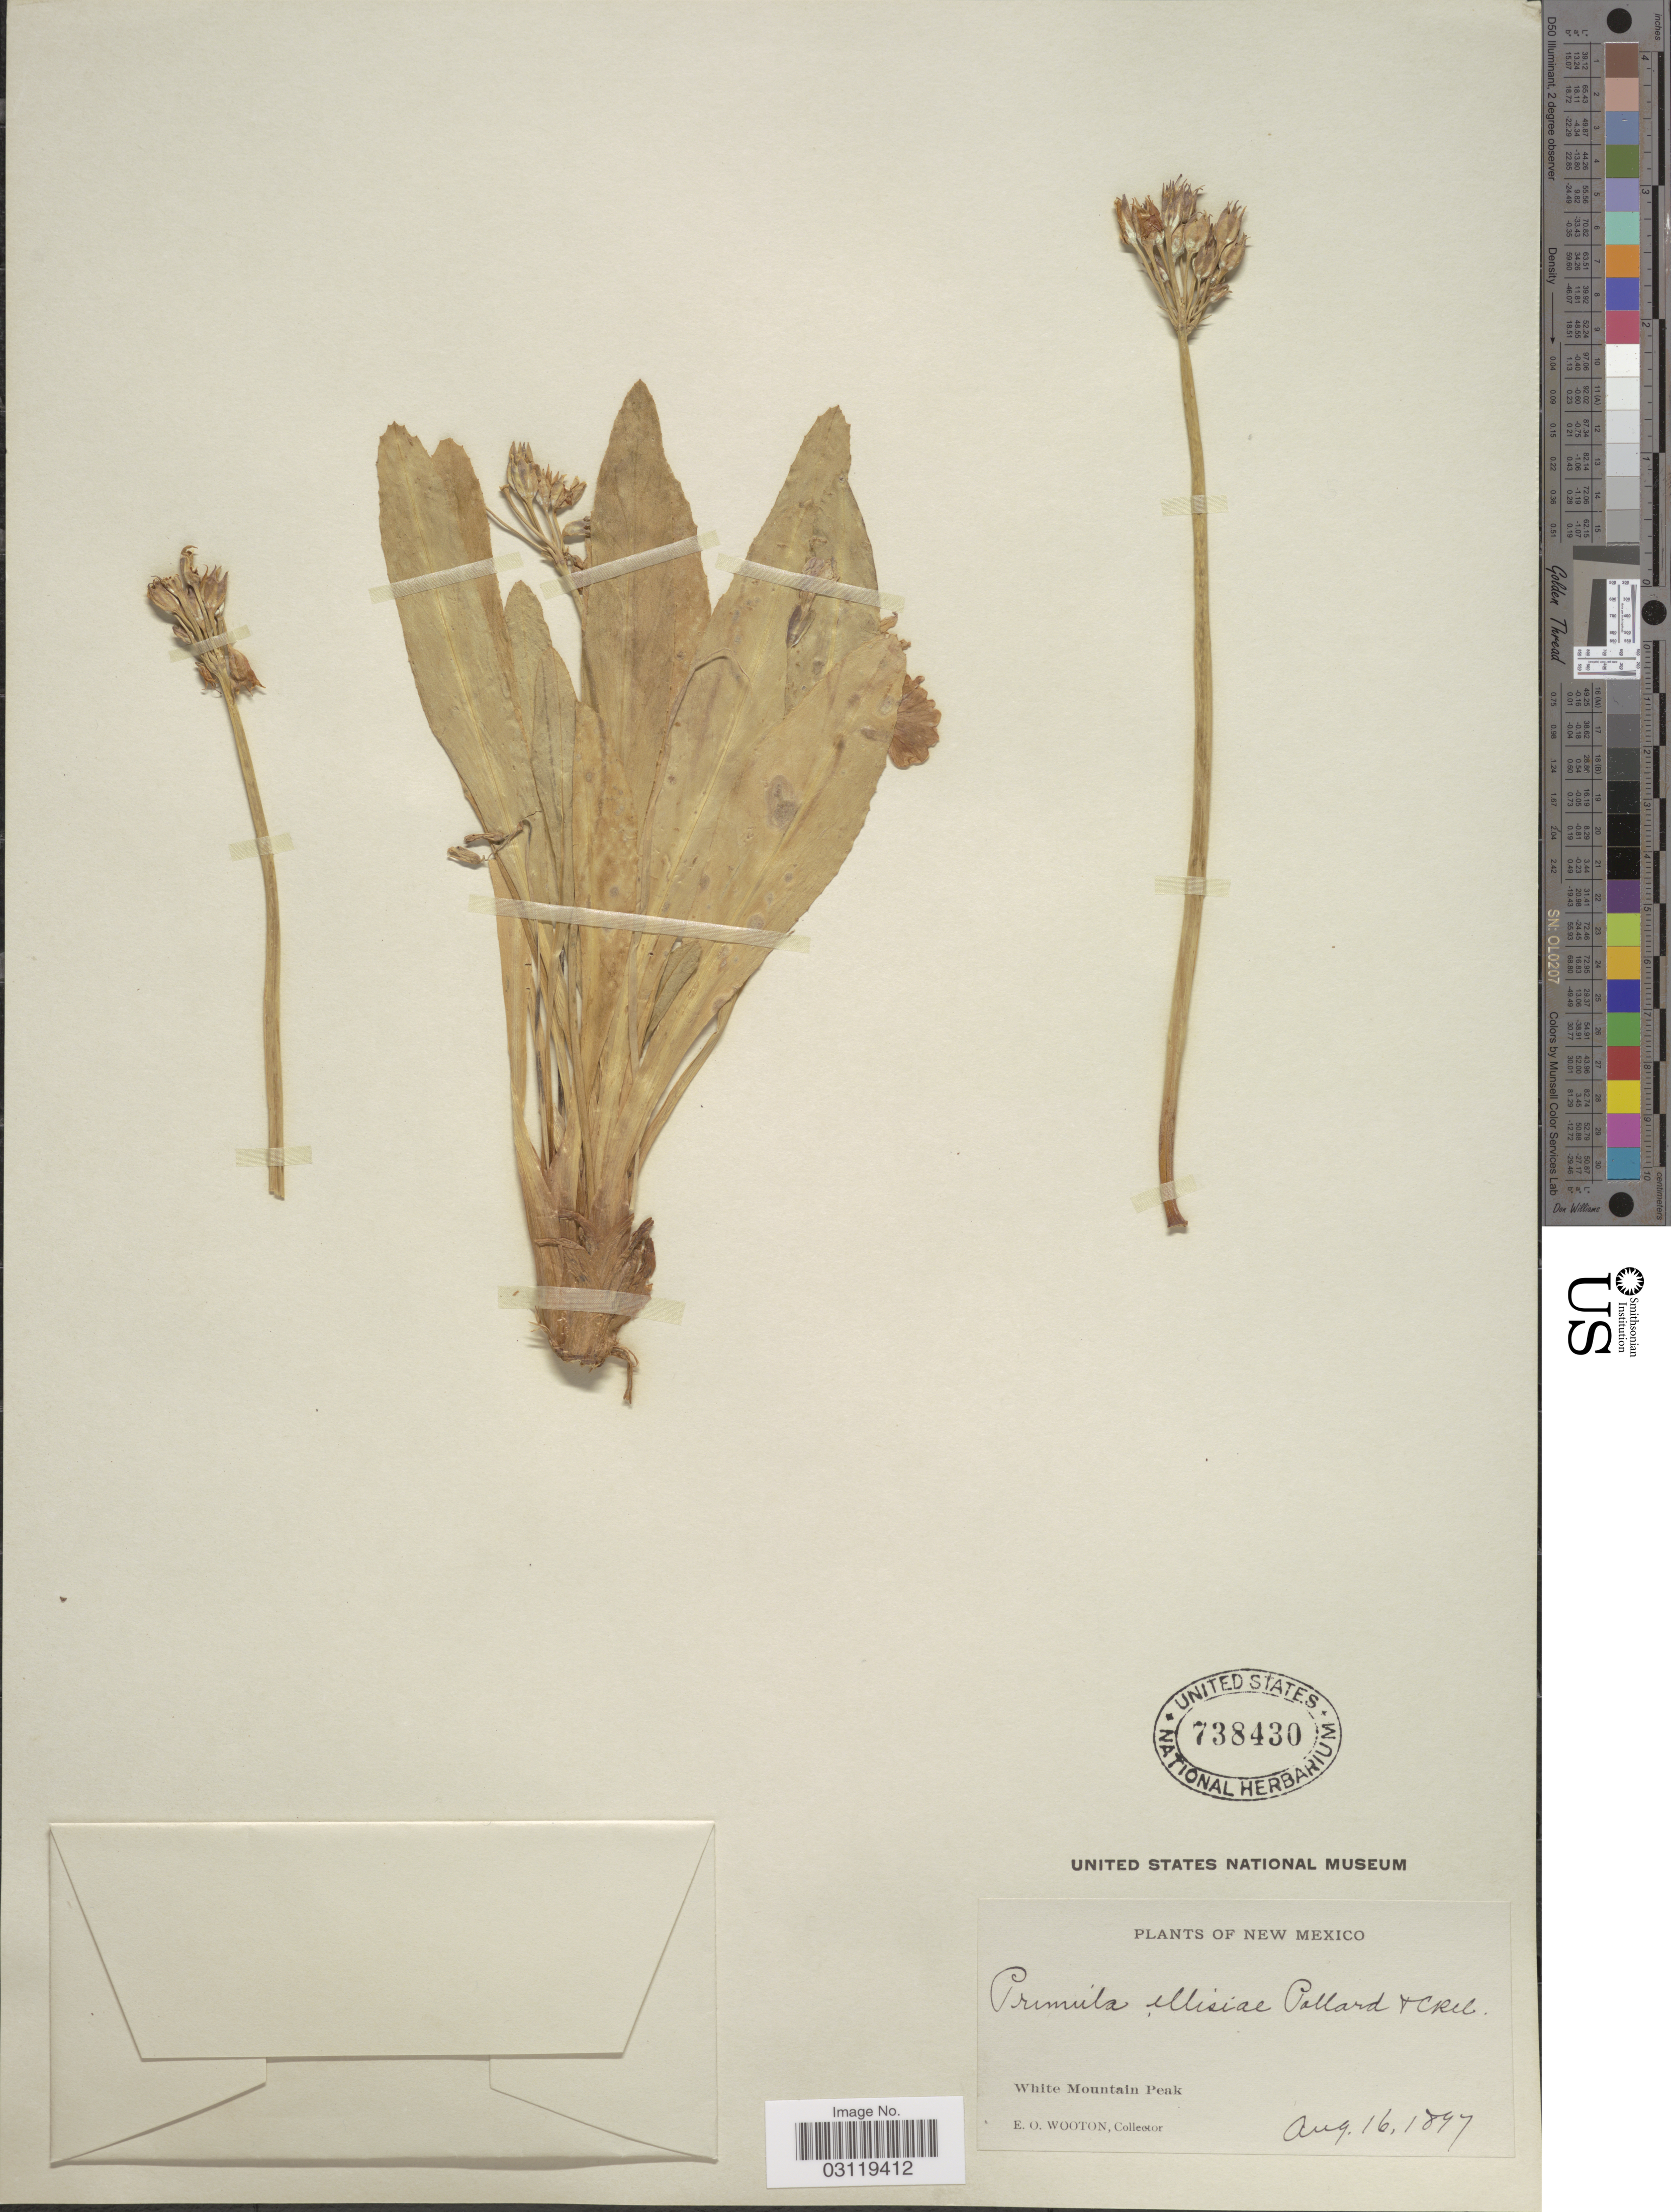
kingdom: Plantae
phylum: Tracheophyta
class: Magnoliopsida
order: Ericales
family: Primulaceae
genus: Primula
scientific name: Primula ellisiae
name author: Pollard & Cockerell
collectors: E. O. Wooton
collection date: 1897-08-16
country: United States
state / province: New Mexico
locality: White Mountain Peak.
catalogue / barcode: US 738430